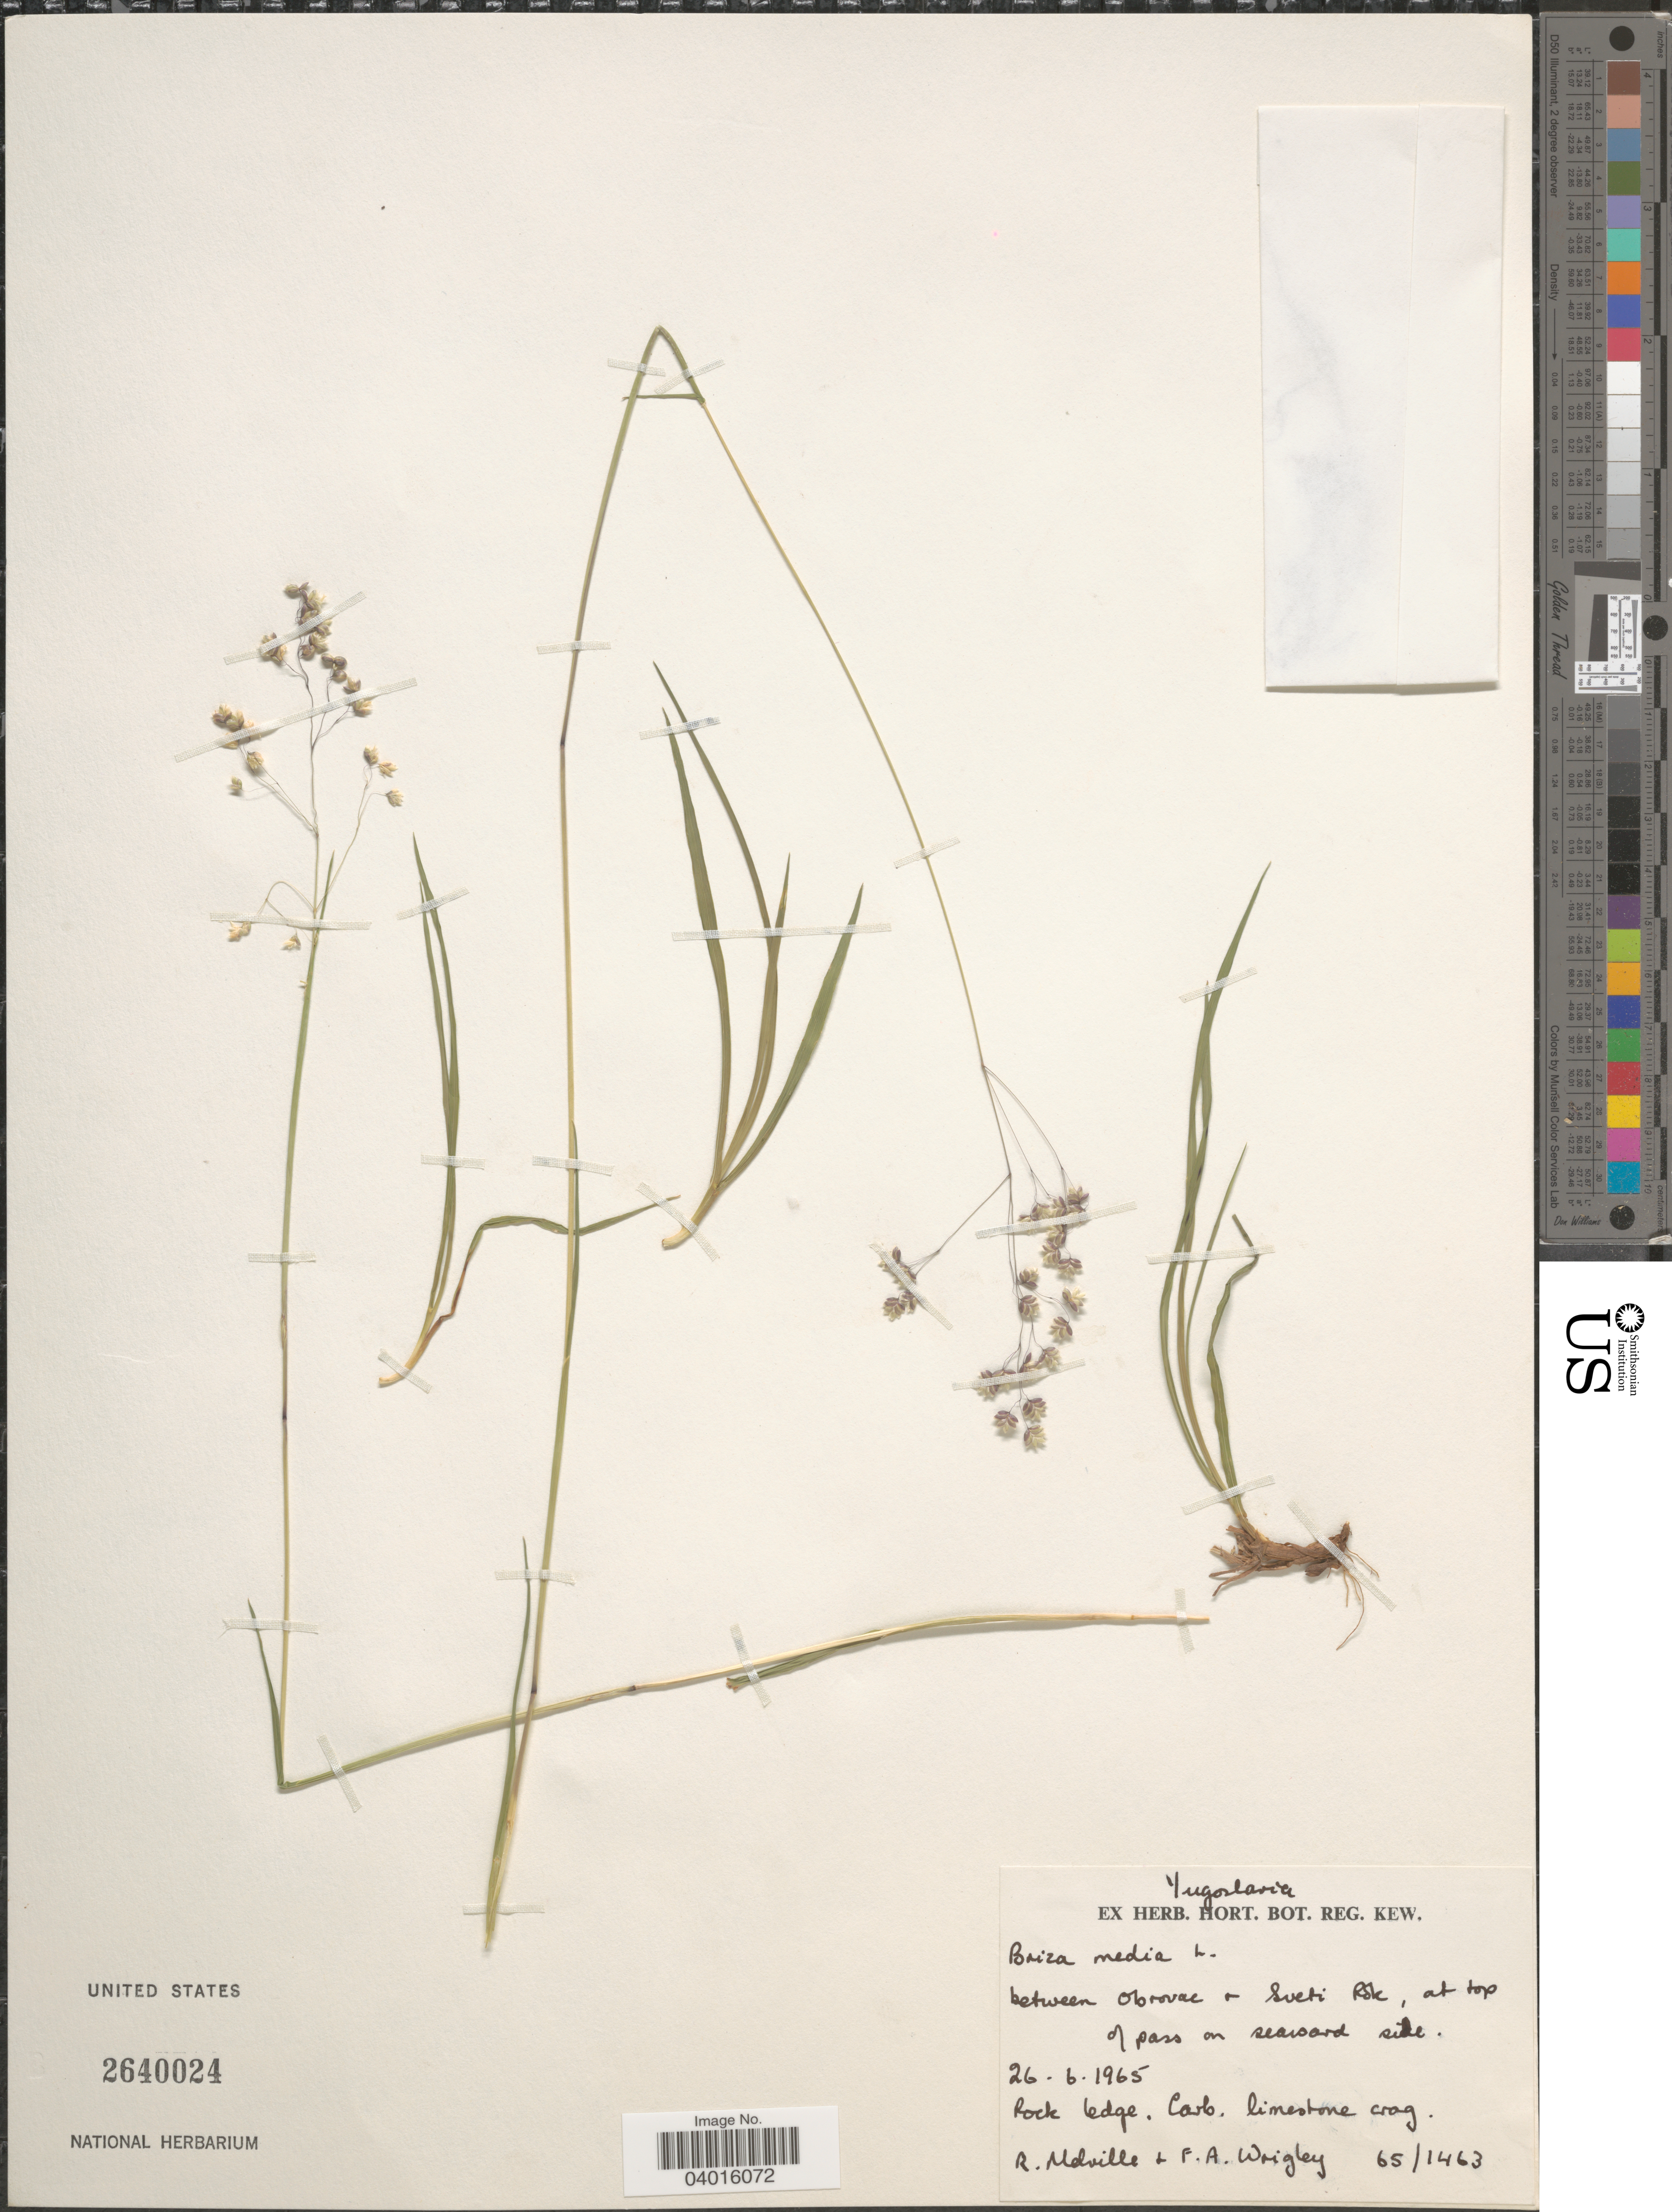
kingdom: Plantae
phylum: Tracheophyta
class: Liliopsida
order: Poales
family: Poaceae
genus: Briza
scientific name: Briza media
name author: L.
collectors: R. Melville & F. Wrigley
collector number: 65/1463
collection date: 1965-06-26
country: Croatia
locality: Yugoslavia. Between Obrovac + Sveti Rok, at top of pass on seaward side.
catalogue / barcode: US 2640024